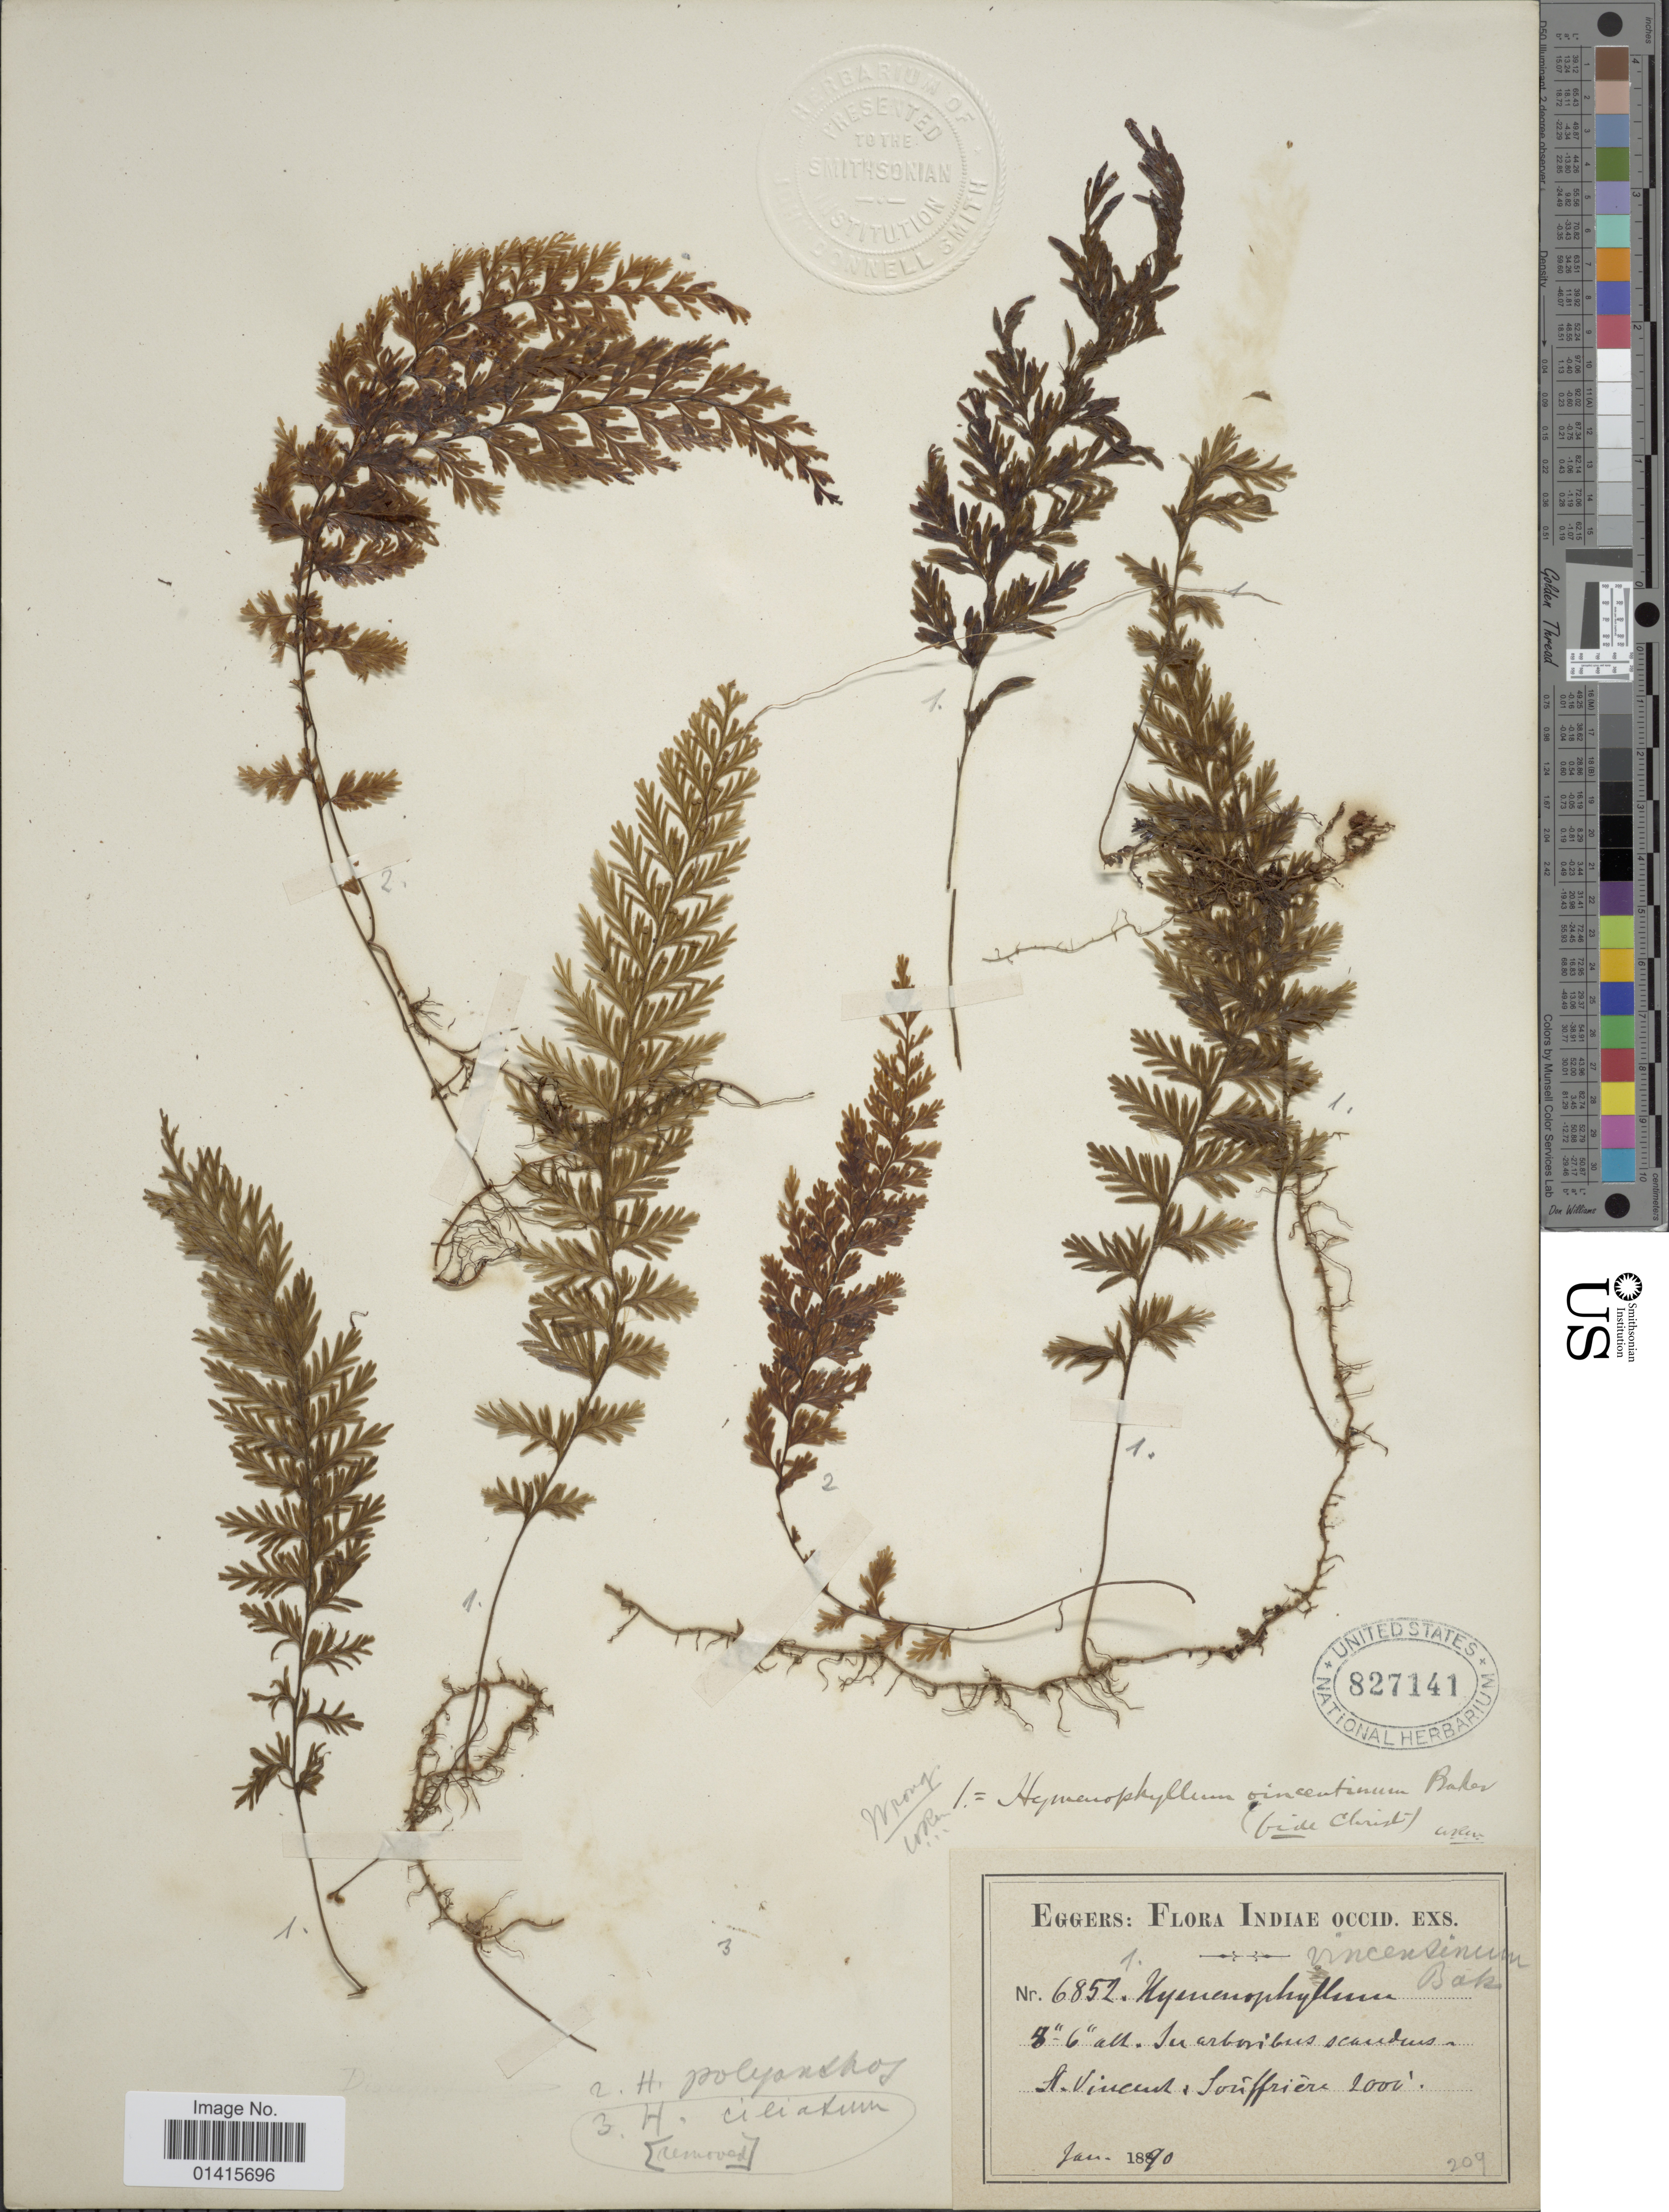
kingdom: Plantae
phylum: Tracheophyta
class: Polypodiopsida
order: Hymenophyllales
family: Hymenophyllaceae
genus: Hymenophyllum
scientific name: Hymenophyllum sp.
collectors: -. Eggers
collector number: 6852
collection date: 1890-01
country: St. Vincent - Grenadines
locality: In arboribus scandens, St. Vincent: Soufriere.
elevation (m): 610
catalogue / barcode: US 827141